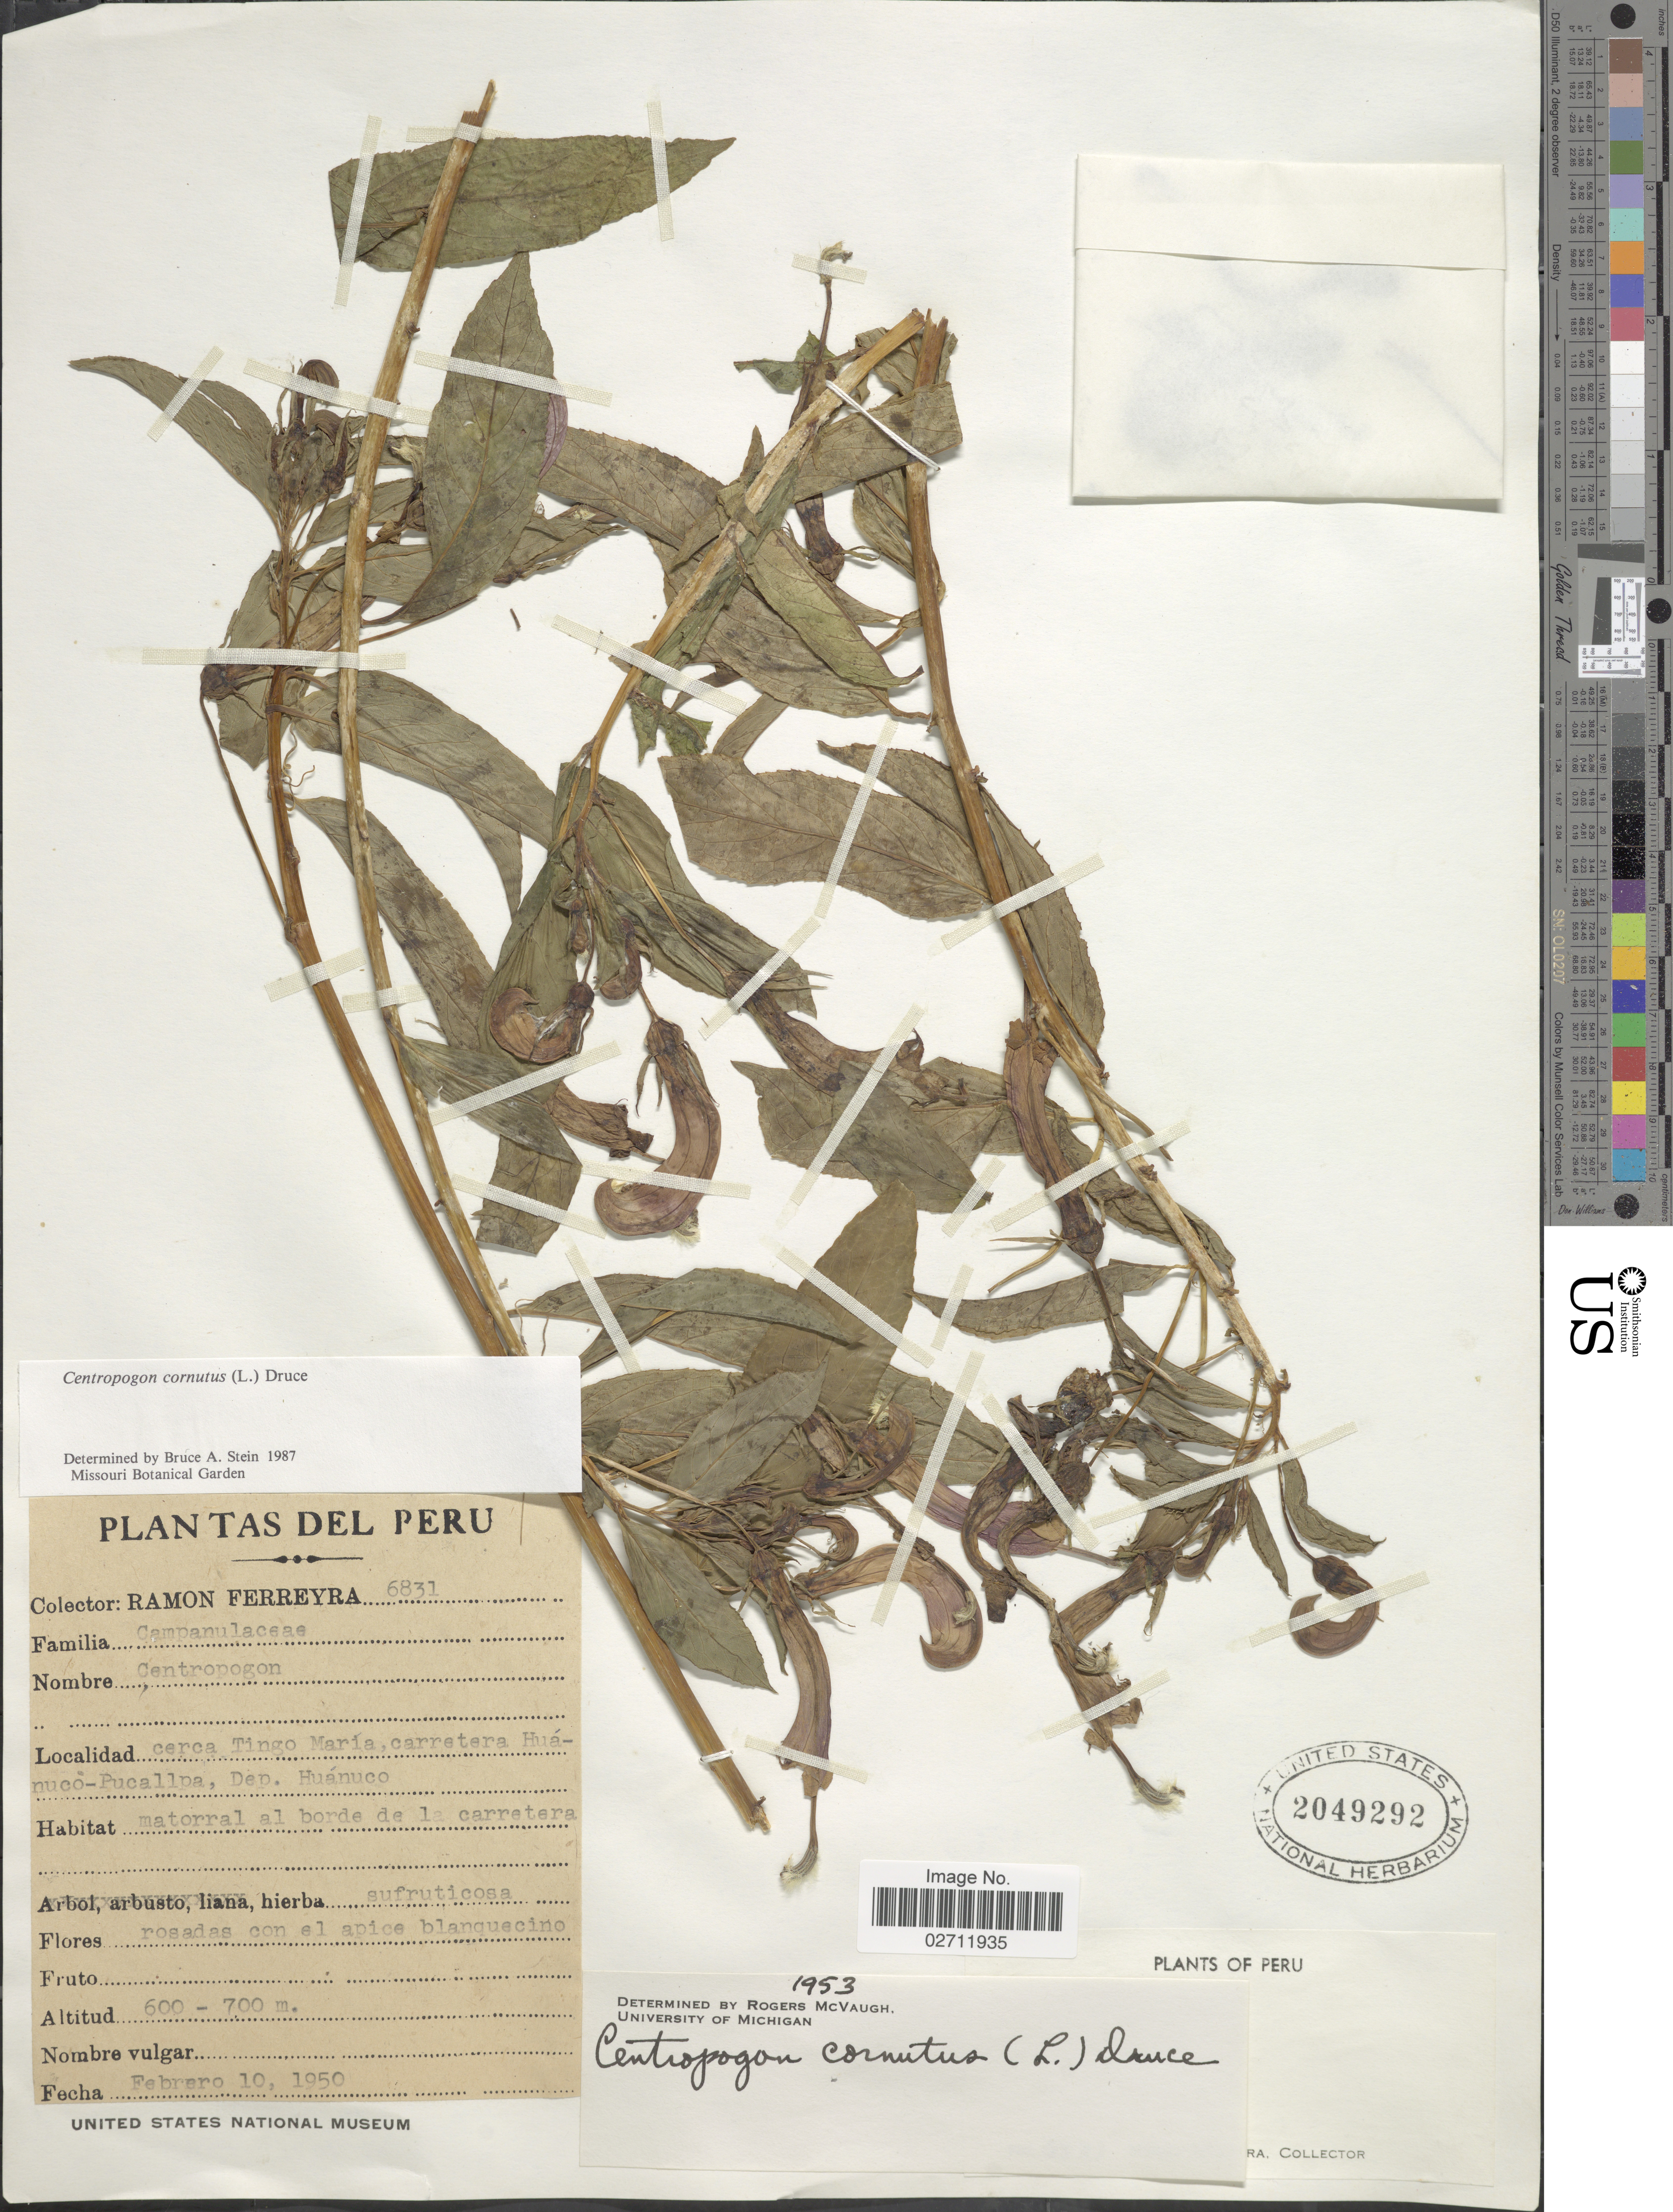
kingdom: Plantae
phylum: Tracheophyta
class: Magnoliopsida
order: Asterales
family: Campanulaceae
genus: Centropogon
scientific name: Centropogon cornutus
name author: (L.) Druce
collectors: R. A. Ferreyra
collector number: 6831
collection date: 1950-02-10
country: Peru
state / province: Huánuco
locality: Cerca Tingo Maria, carretera Huánuco-Pucallpa, matorral al borde de la carretera.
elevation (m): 600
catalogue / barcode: US 2049292